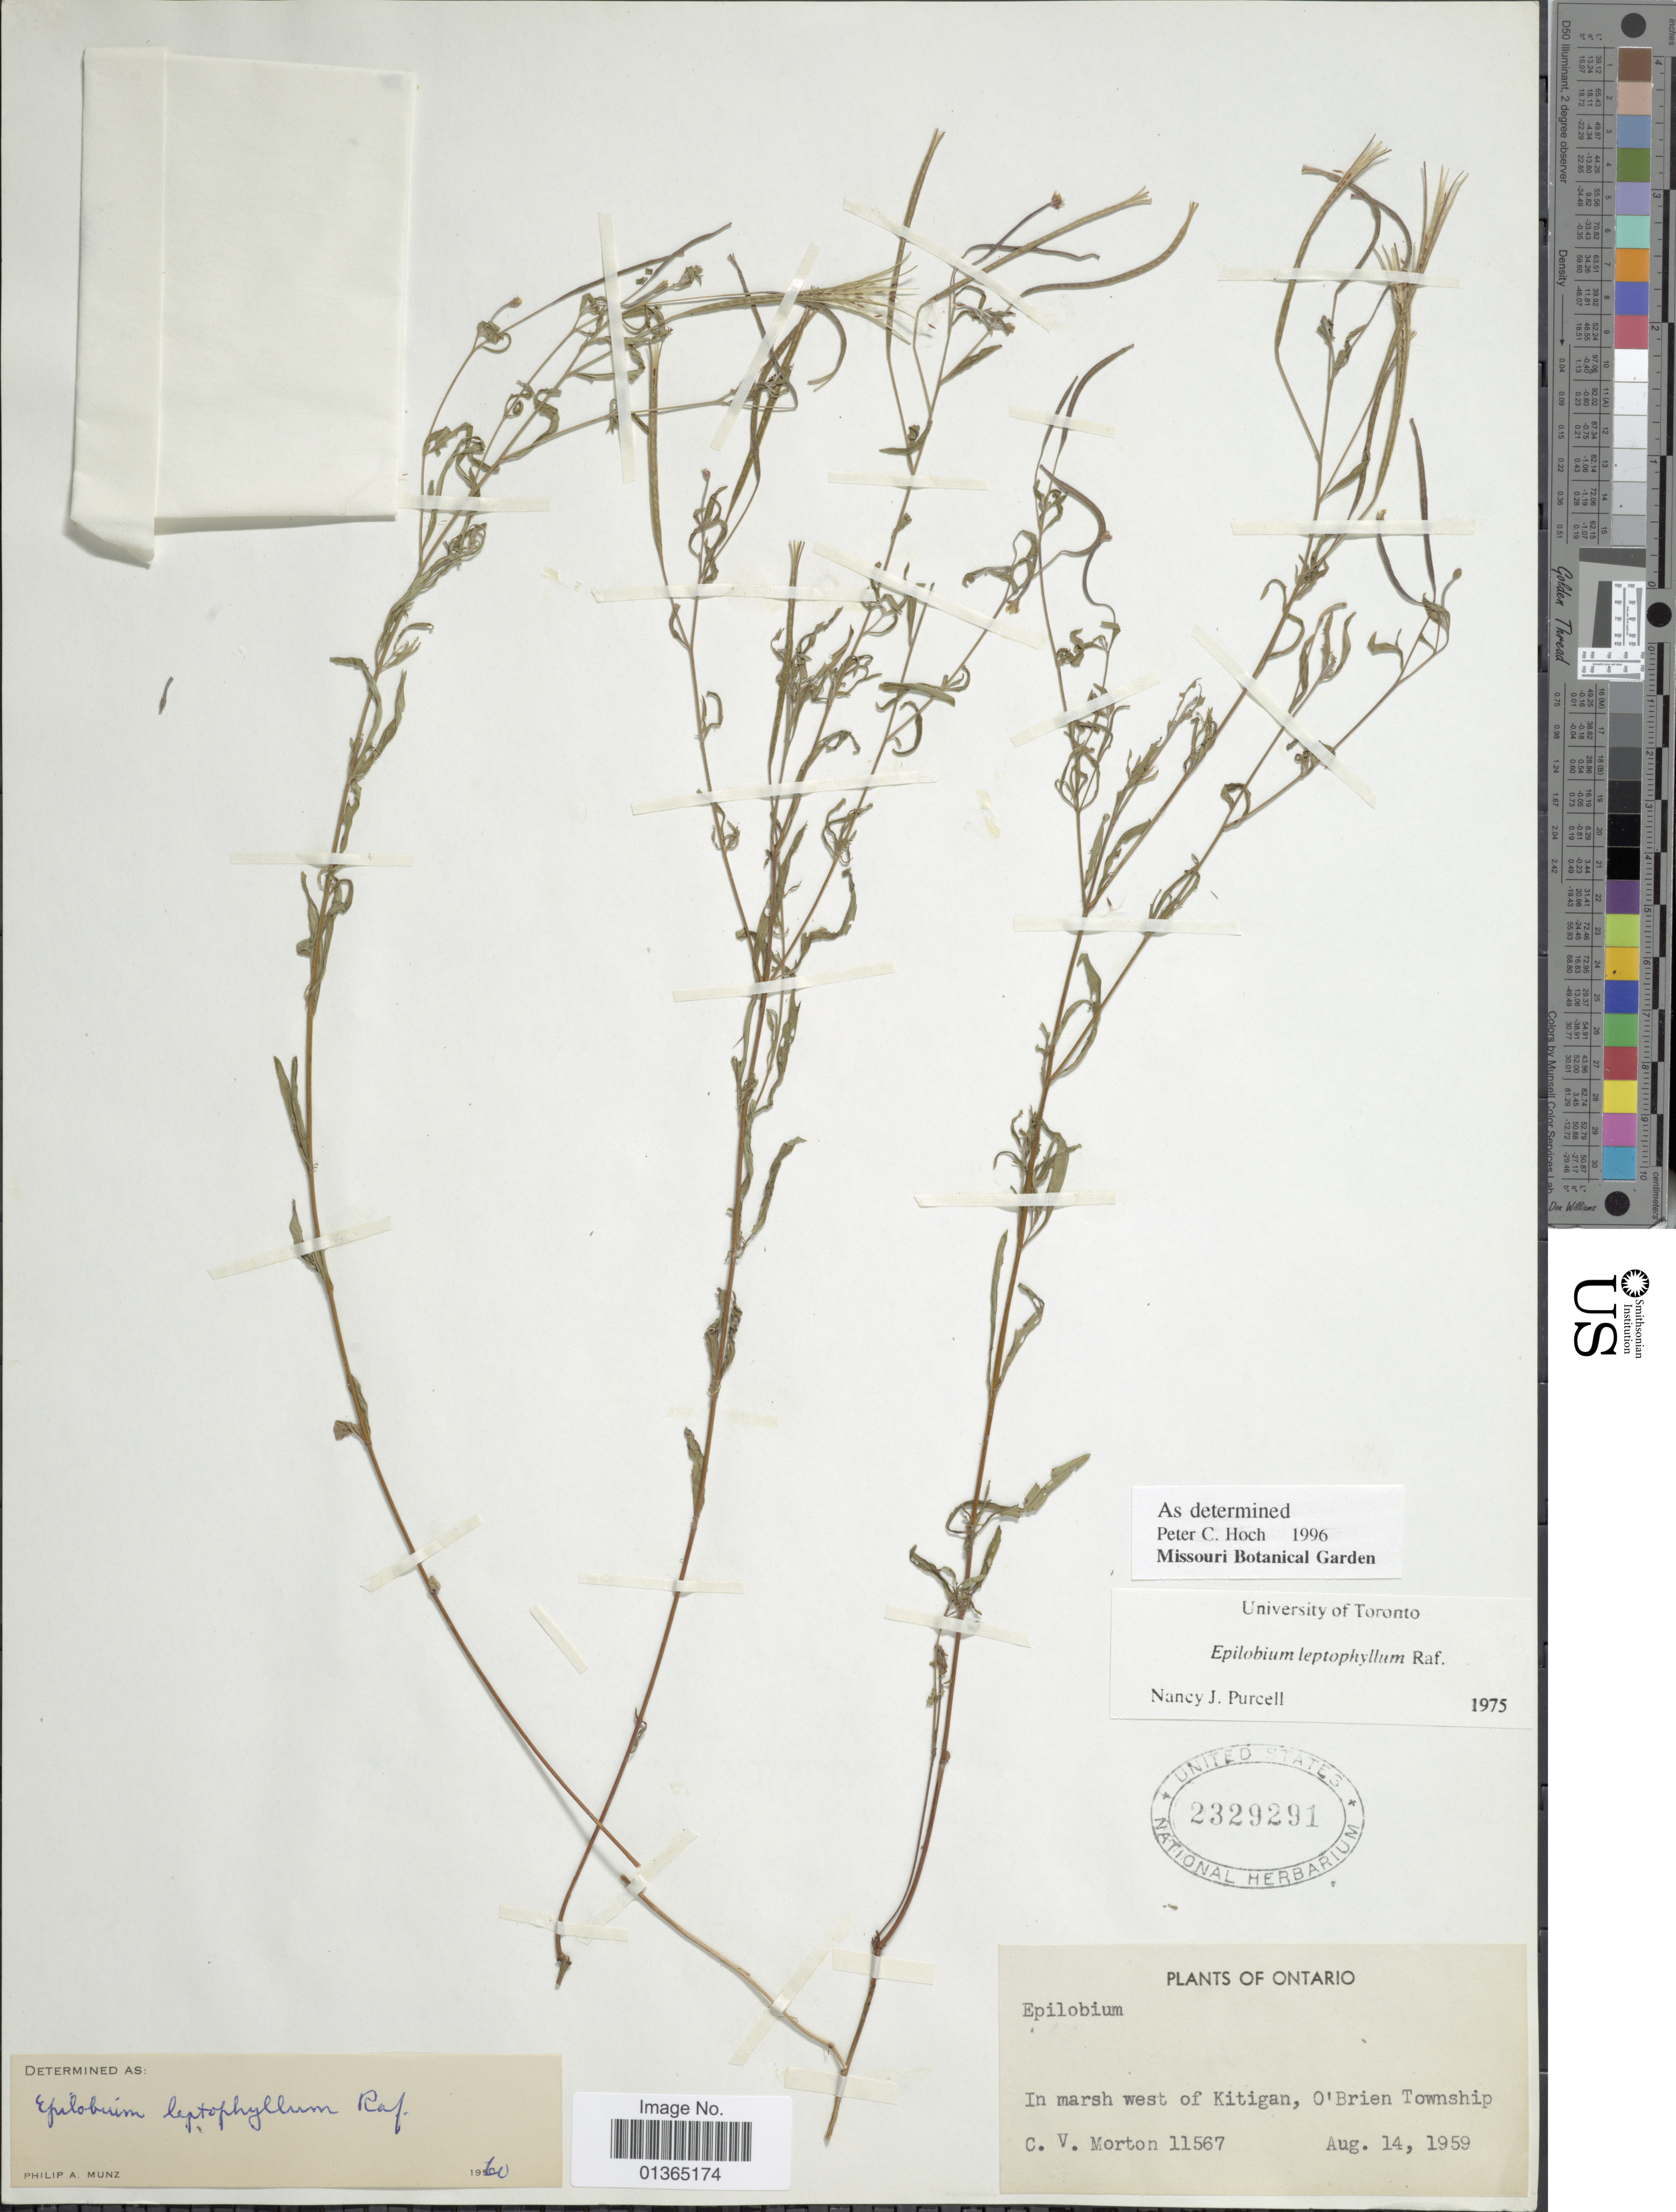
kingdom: Plantae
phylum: Tracheophyta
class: Magnoliopsida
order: Myrtales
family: Onagraceae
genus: Epilobium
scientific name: Epilobium leptophyllum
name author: Raf.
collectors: C. V. Morton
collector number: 11567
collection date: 1959-08-14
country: Canada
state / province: Ontario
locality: In marsh west of Kitigan, O'Brien Township.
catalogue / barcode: US 2329291